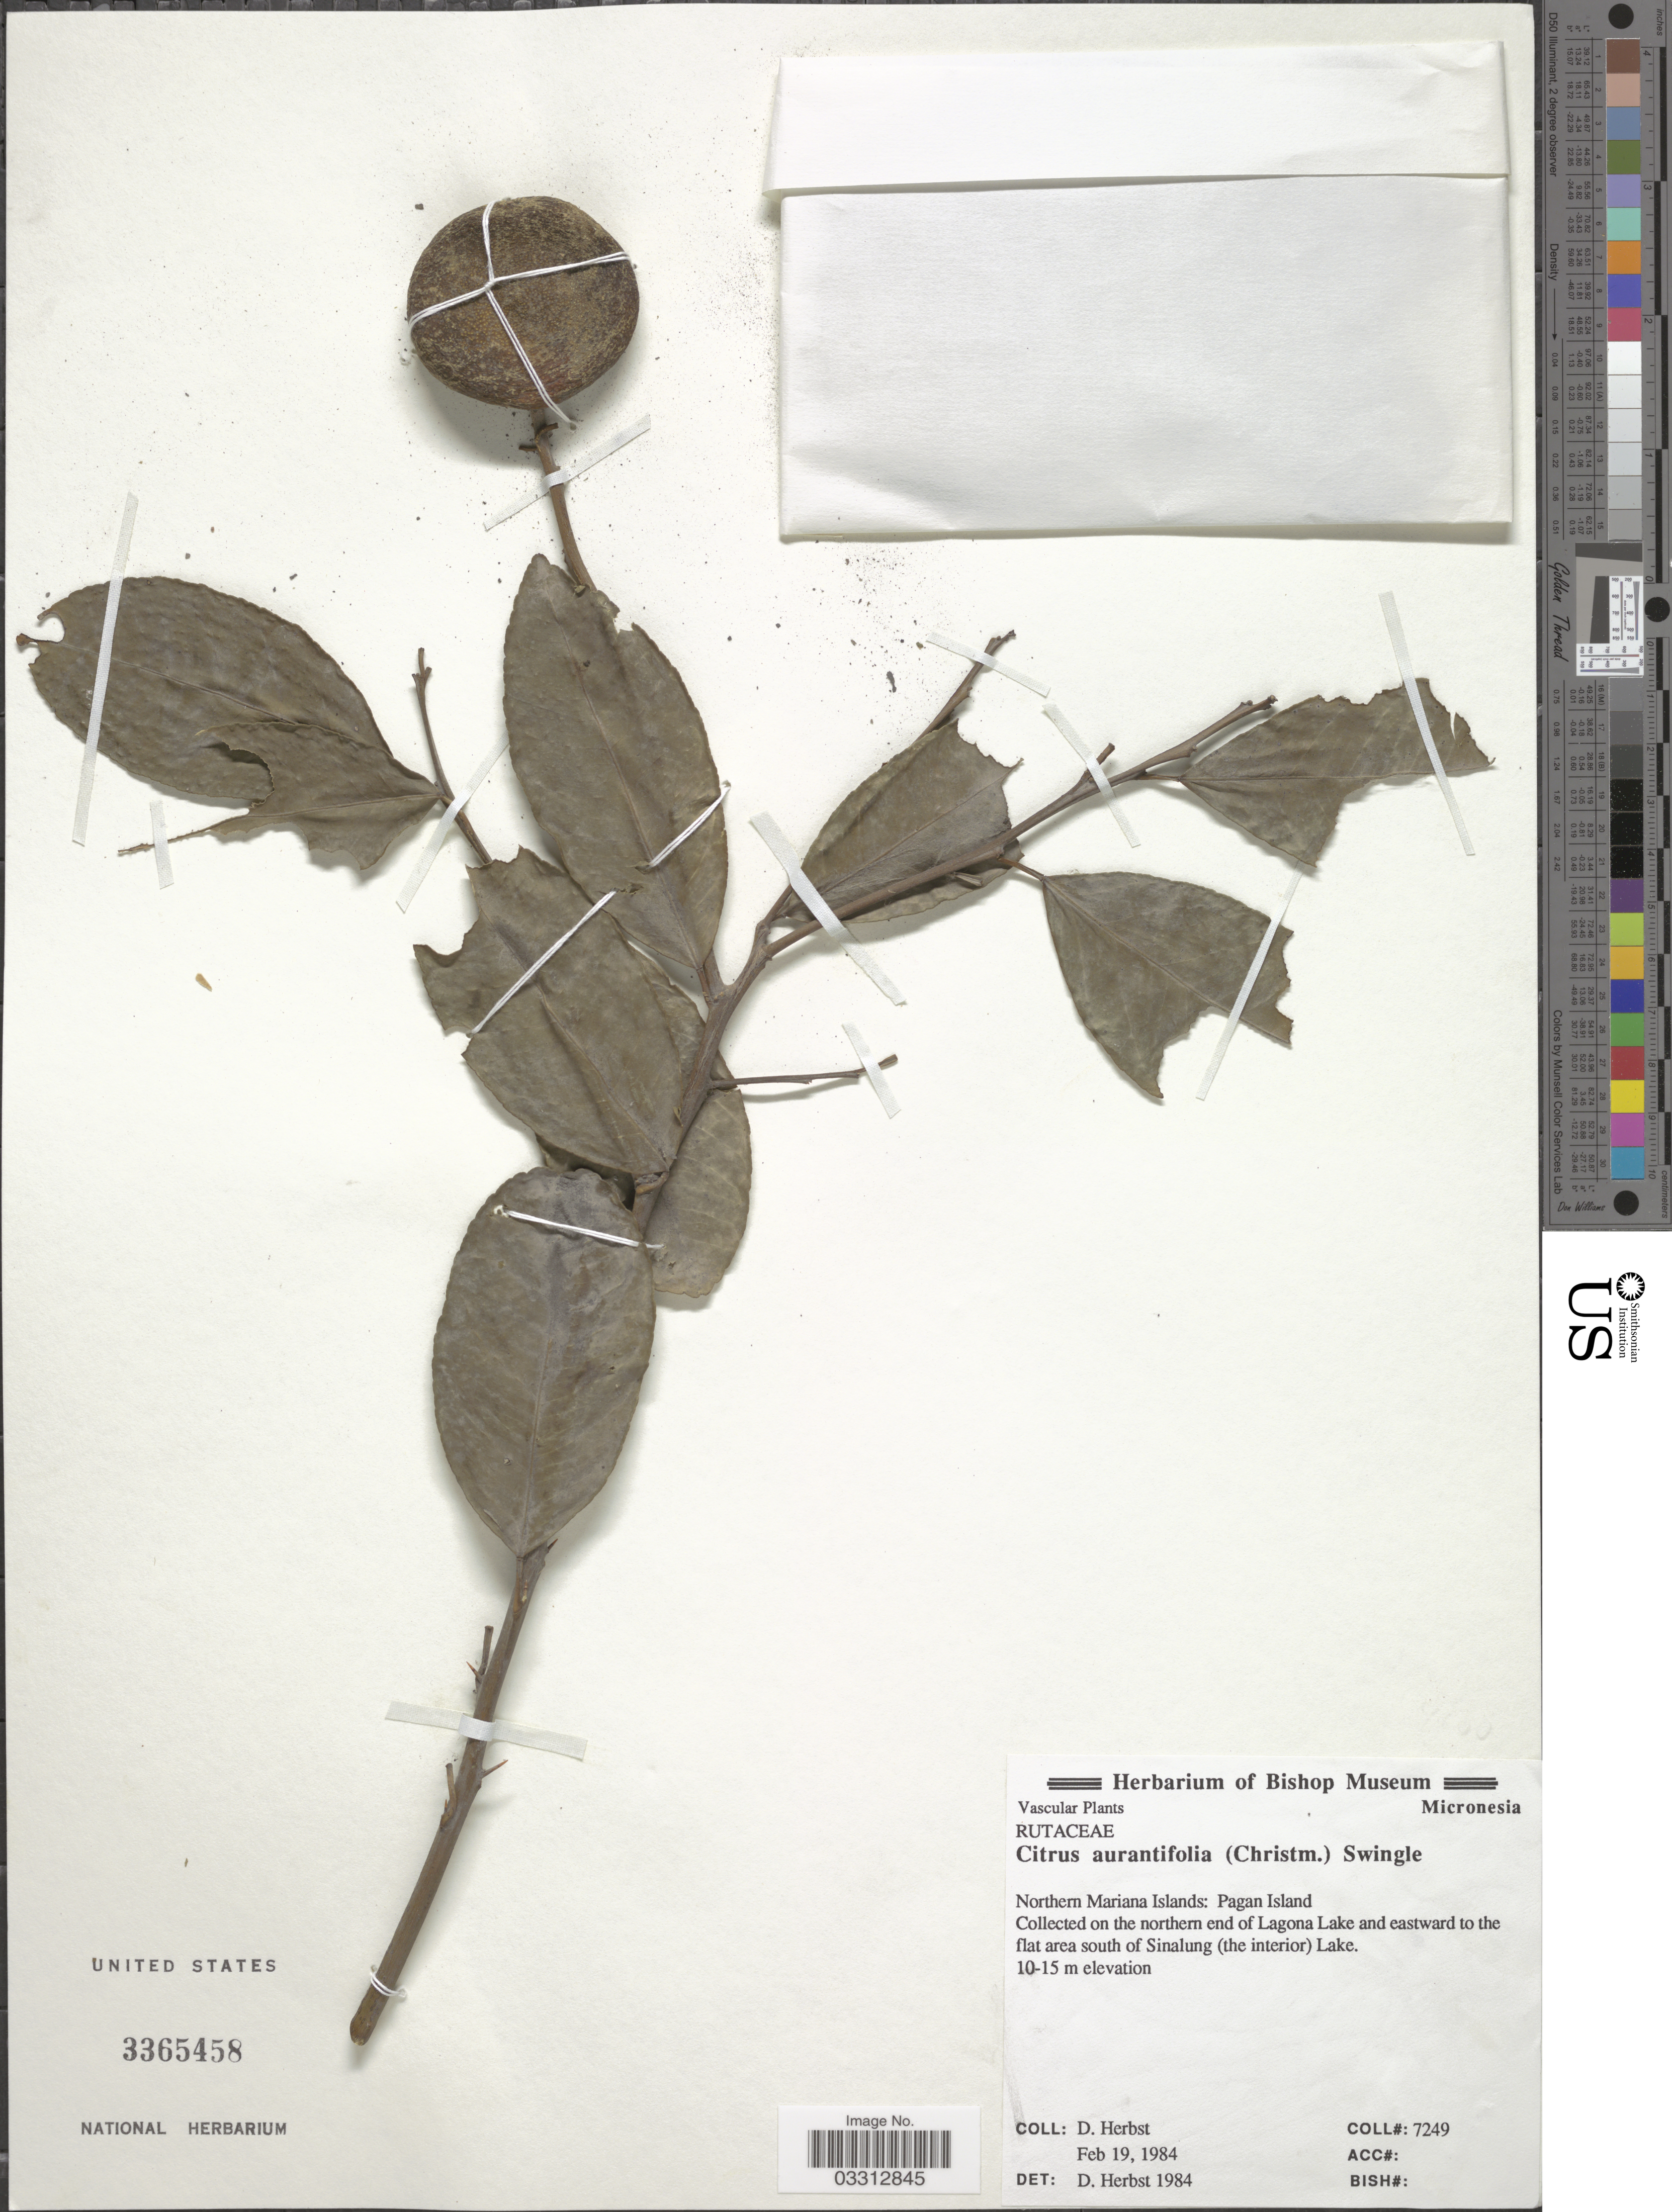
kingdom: Plantae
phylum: Tracheophyta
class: Magnoliopsida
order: Sapindales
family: Rutaceae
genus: Citrus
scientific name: Citrus x aurantifolia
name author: (Christm.) Swingle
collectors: D. Herbst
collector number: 7249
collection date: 1984-02-19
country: Northern Mariana Islands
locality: Pagan Island, on the northern end of Lagona Lake and eastward to the flat area south of Sinalung (the interior) Lake.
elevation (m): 10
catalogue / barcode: US 3365458